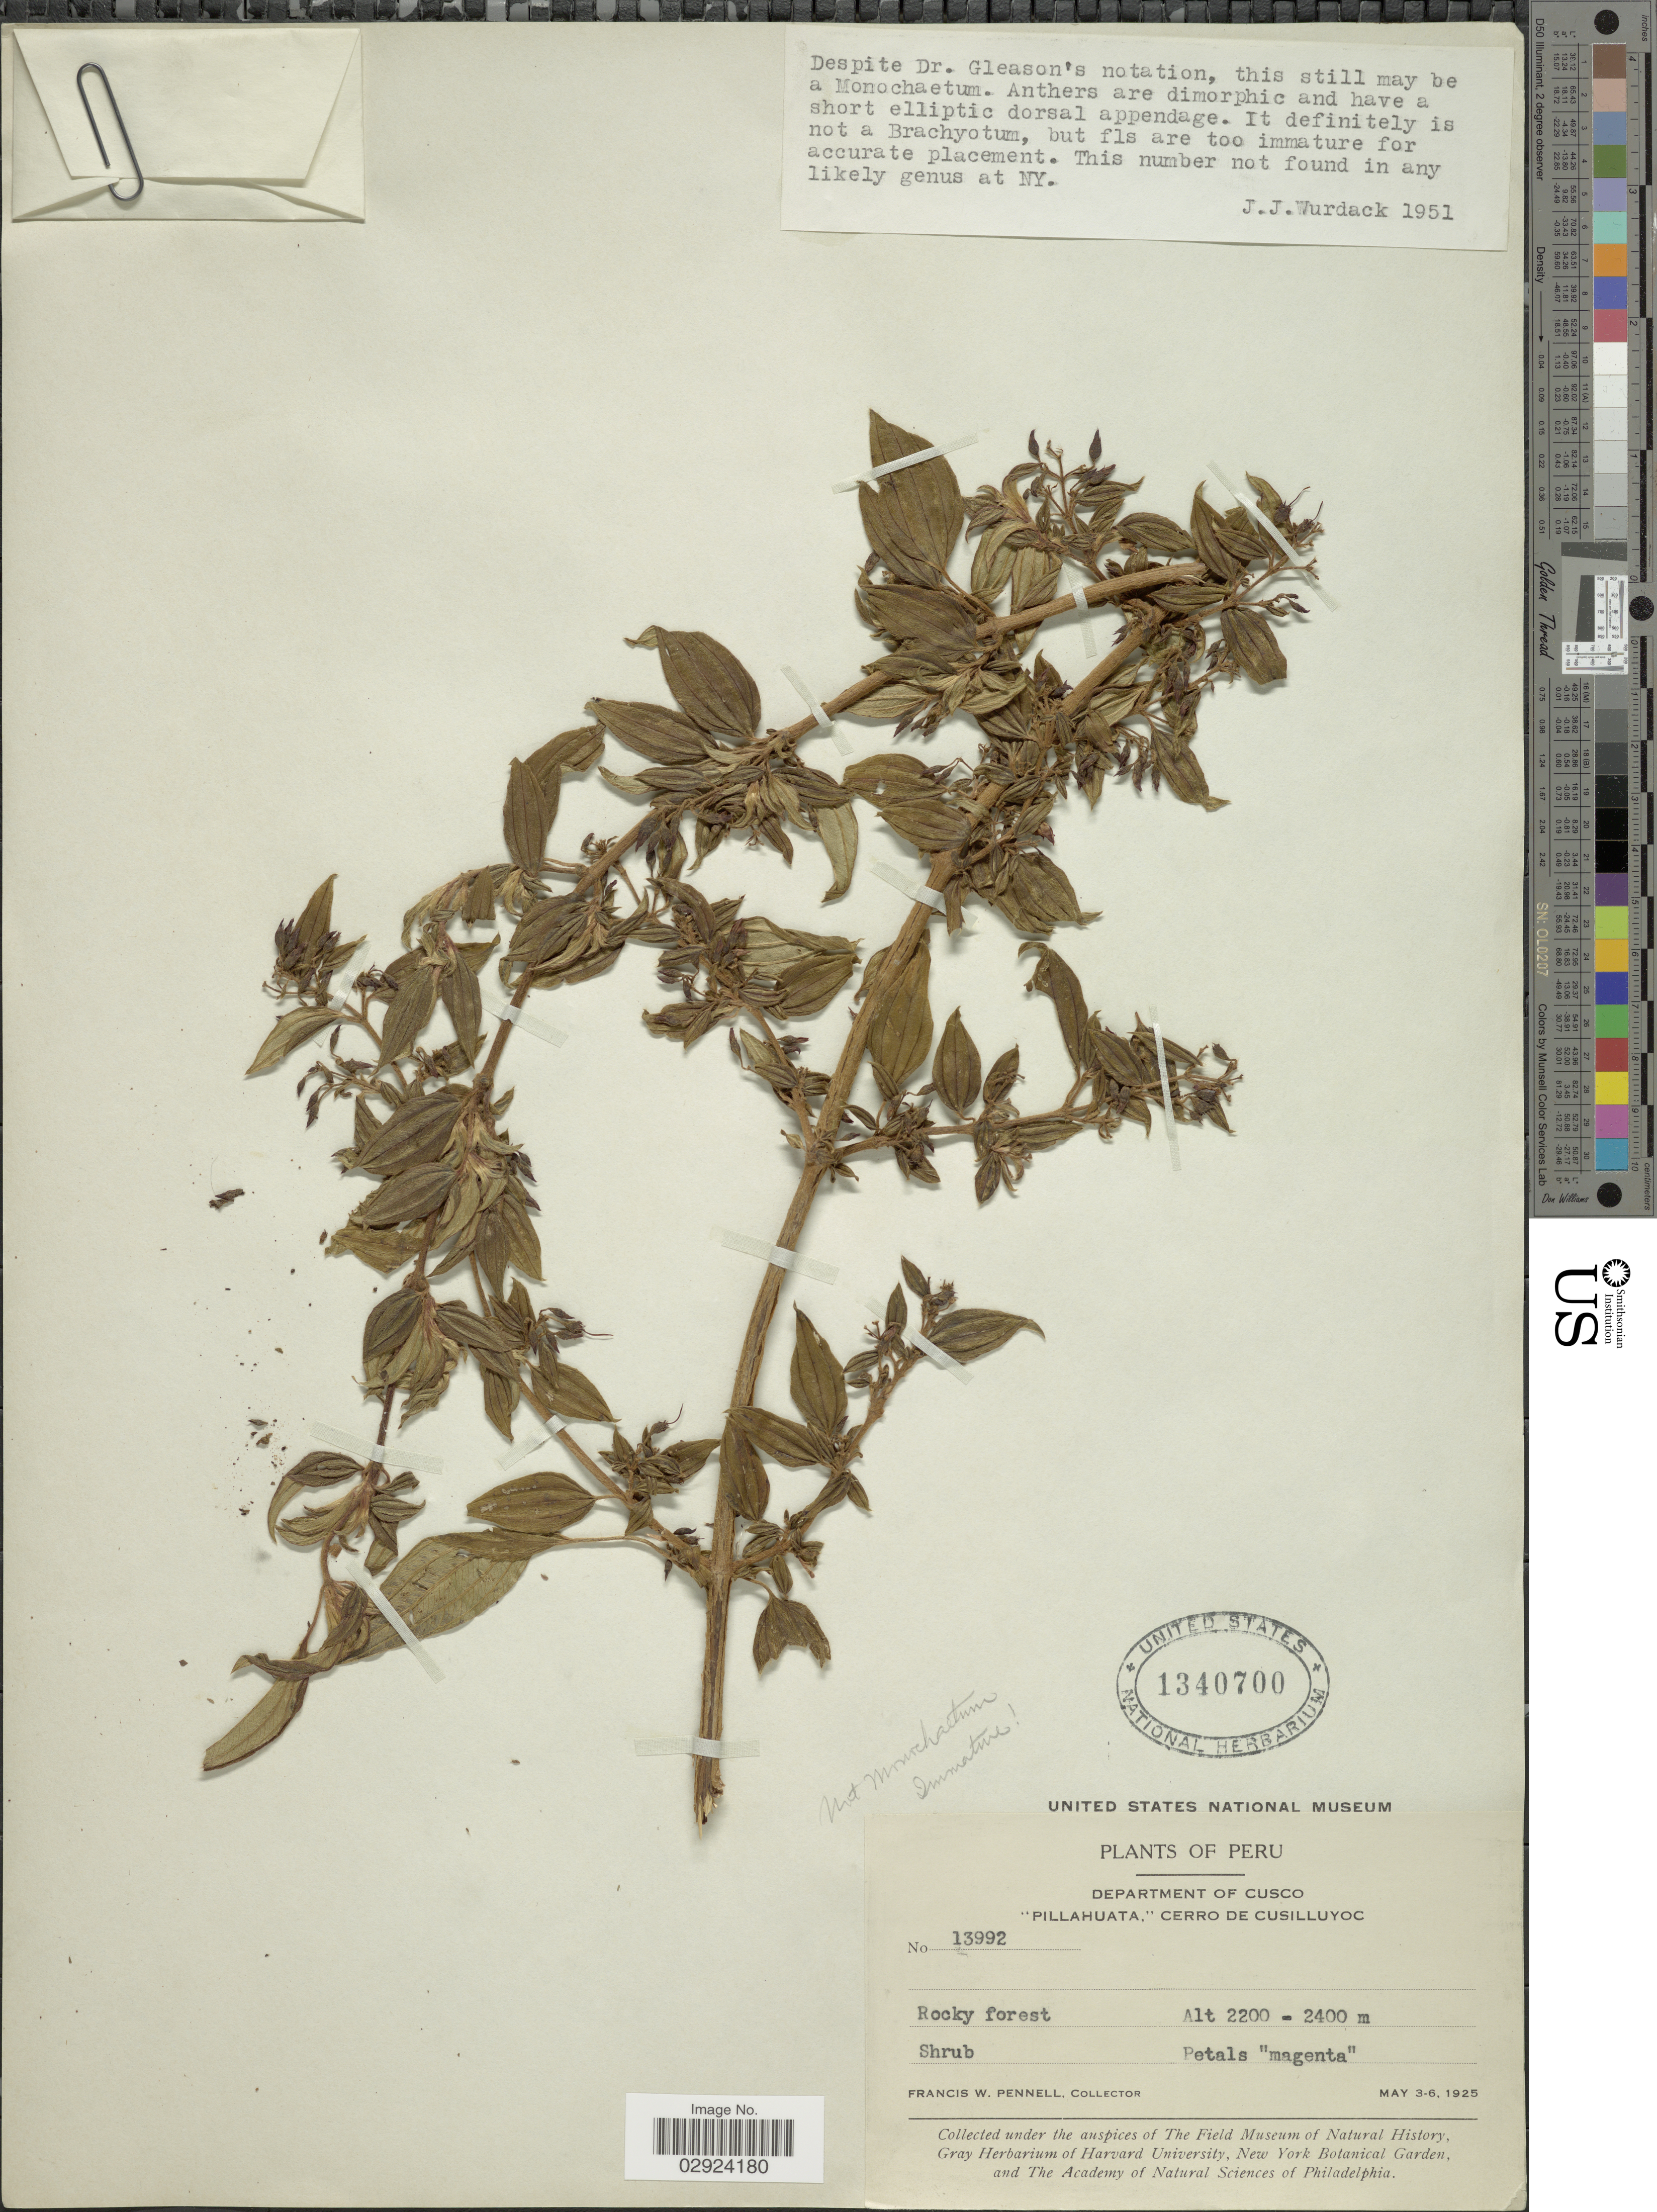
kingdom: Plantae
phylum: Tracheophyta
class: Magnoliopsida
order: Myrtales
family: Melastomataceae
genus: Monochaetum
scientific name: Monochaetum sp.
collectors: F. W. Pennell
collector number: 13992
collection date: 1925-05-03/1925-05-06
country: Peru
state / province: Cusco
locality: Department of Cusco, "Pillahuata" Cerro de Cusilluyoc.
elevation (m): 2200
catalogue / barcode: US 1340700